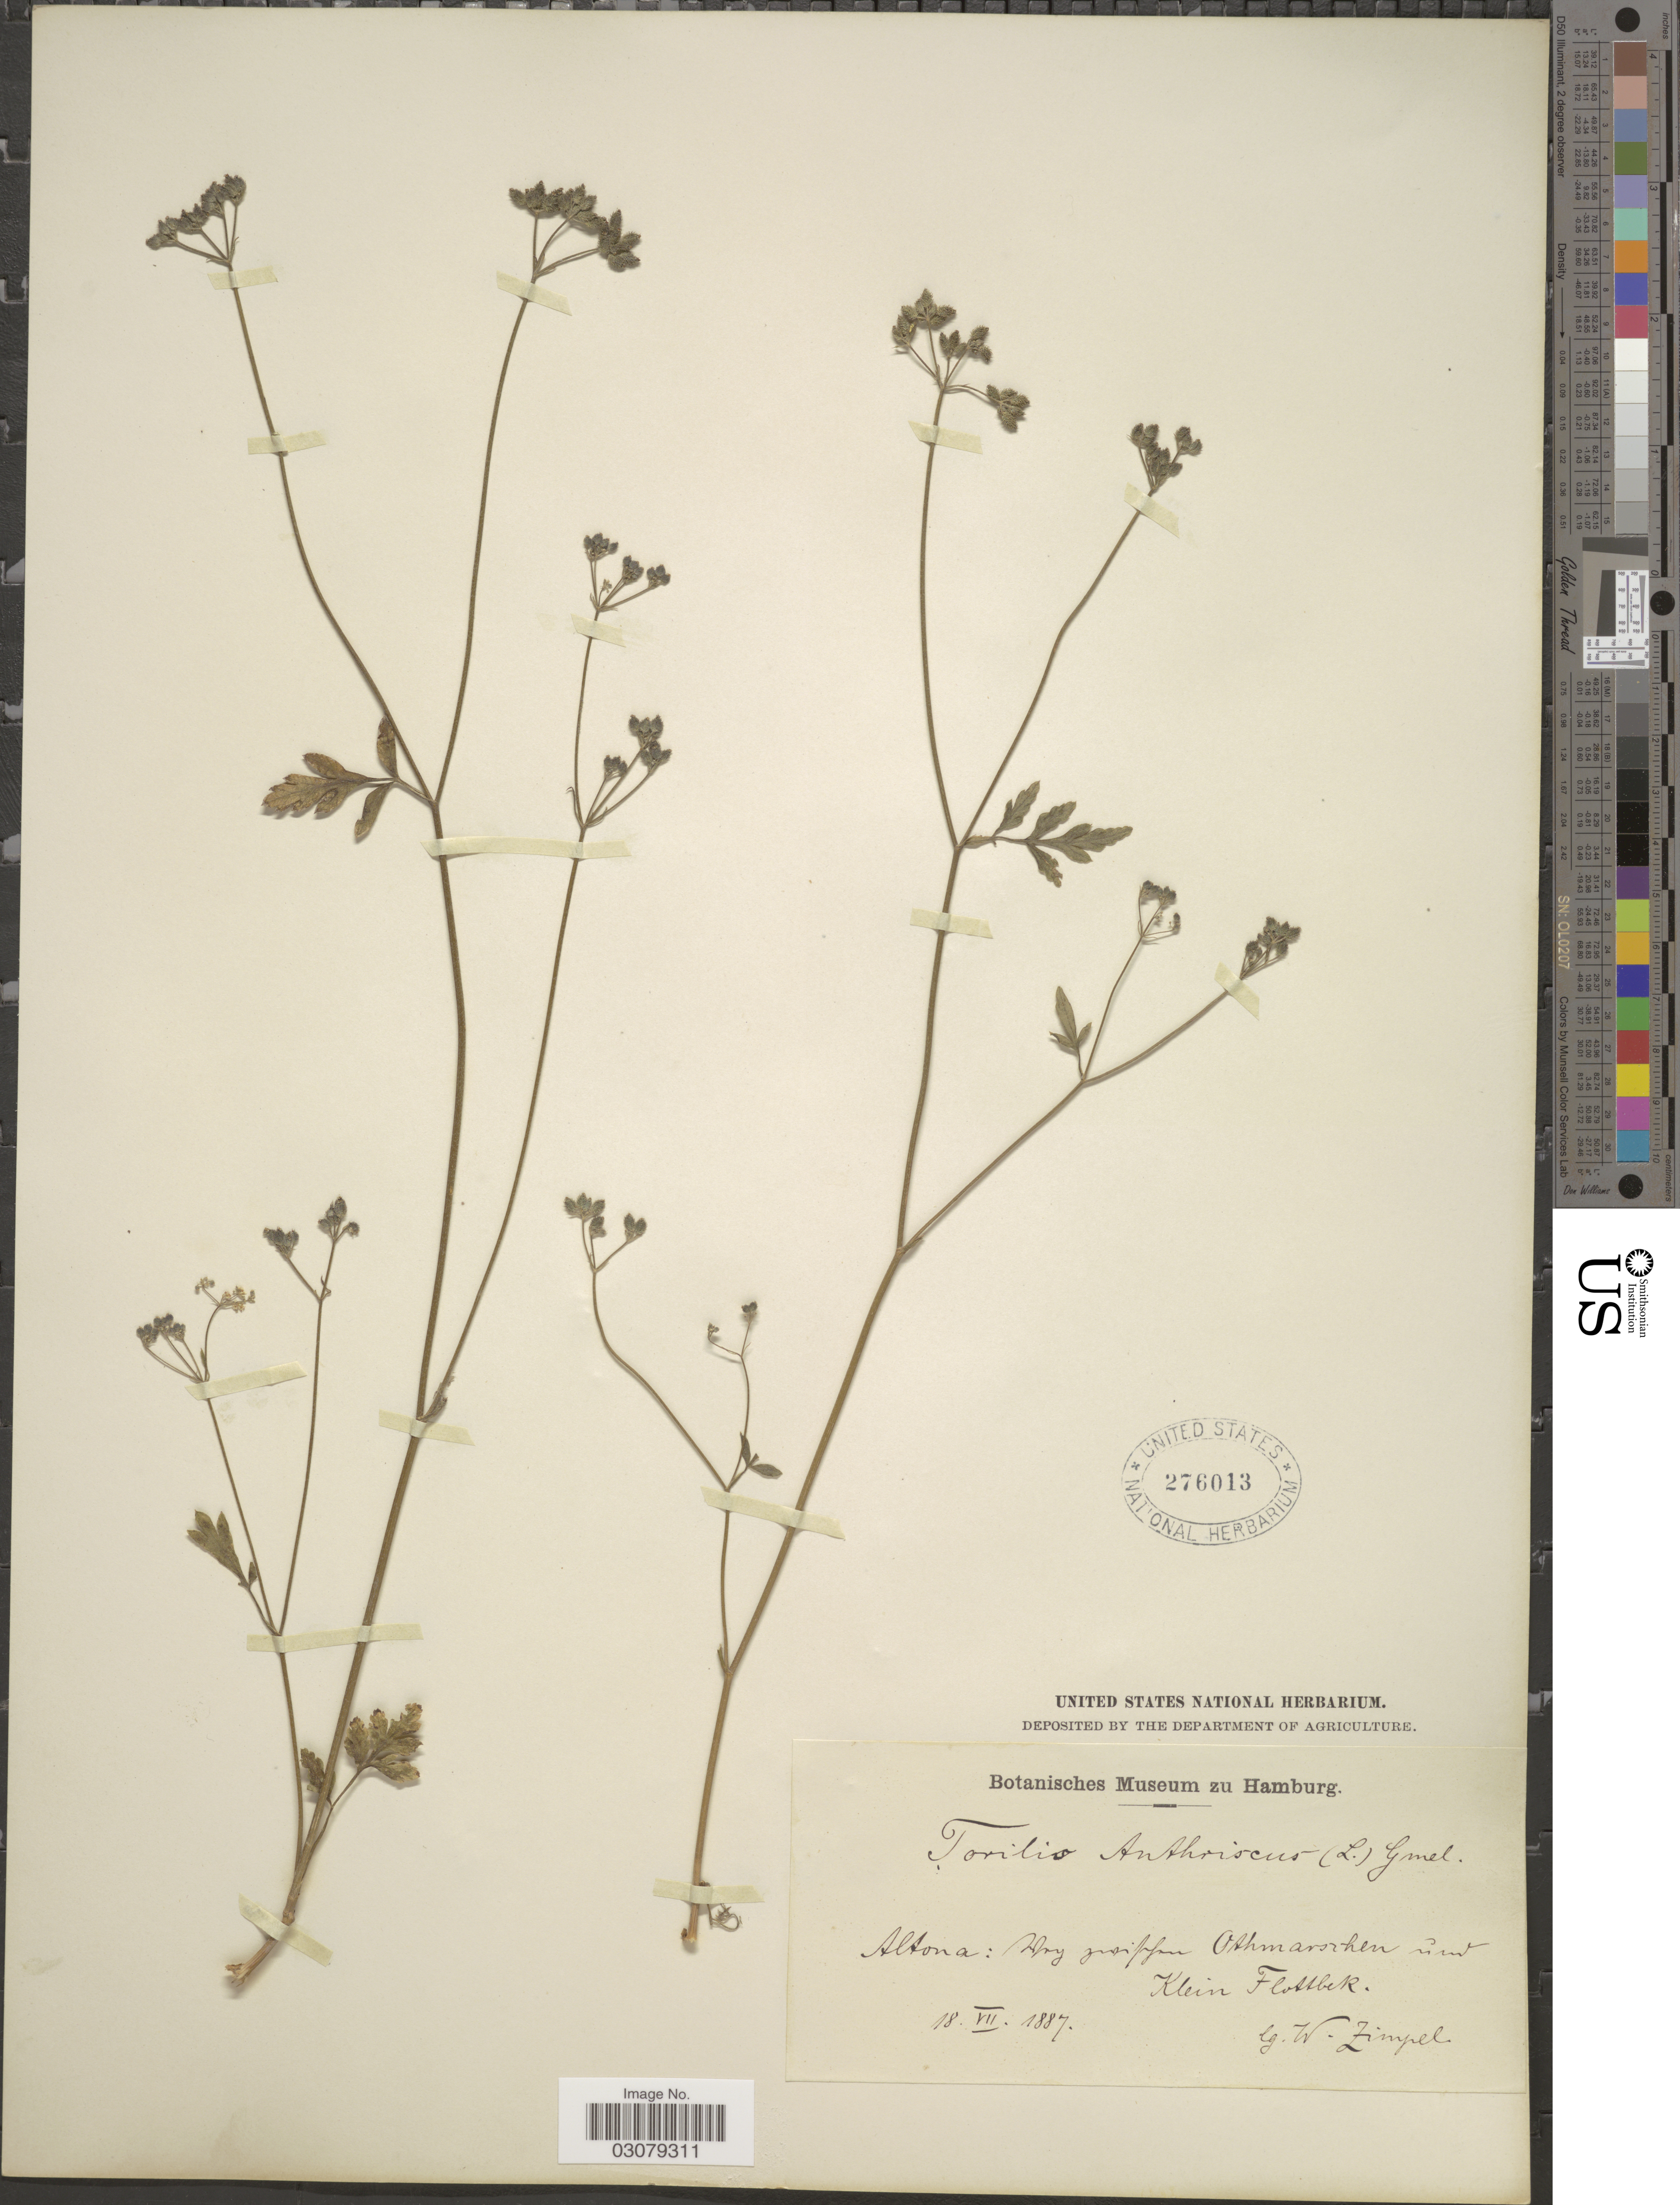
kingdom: Plantae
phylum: Tracheophyta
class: Magnoliopsida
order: Apiales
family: Apiaceae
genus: Torilis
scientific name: Torilis japonica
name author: (Houtt.) DC.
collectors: W. Zimpel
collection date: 1887-07-18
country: Germany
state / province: Hamburg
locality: Altona: Dry [interpreted] zwischen Ostmarschen und Klein Flottbek.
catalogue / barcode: US 276013